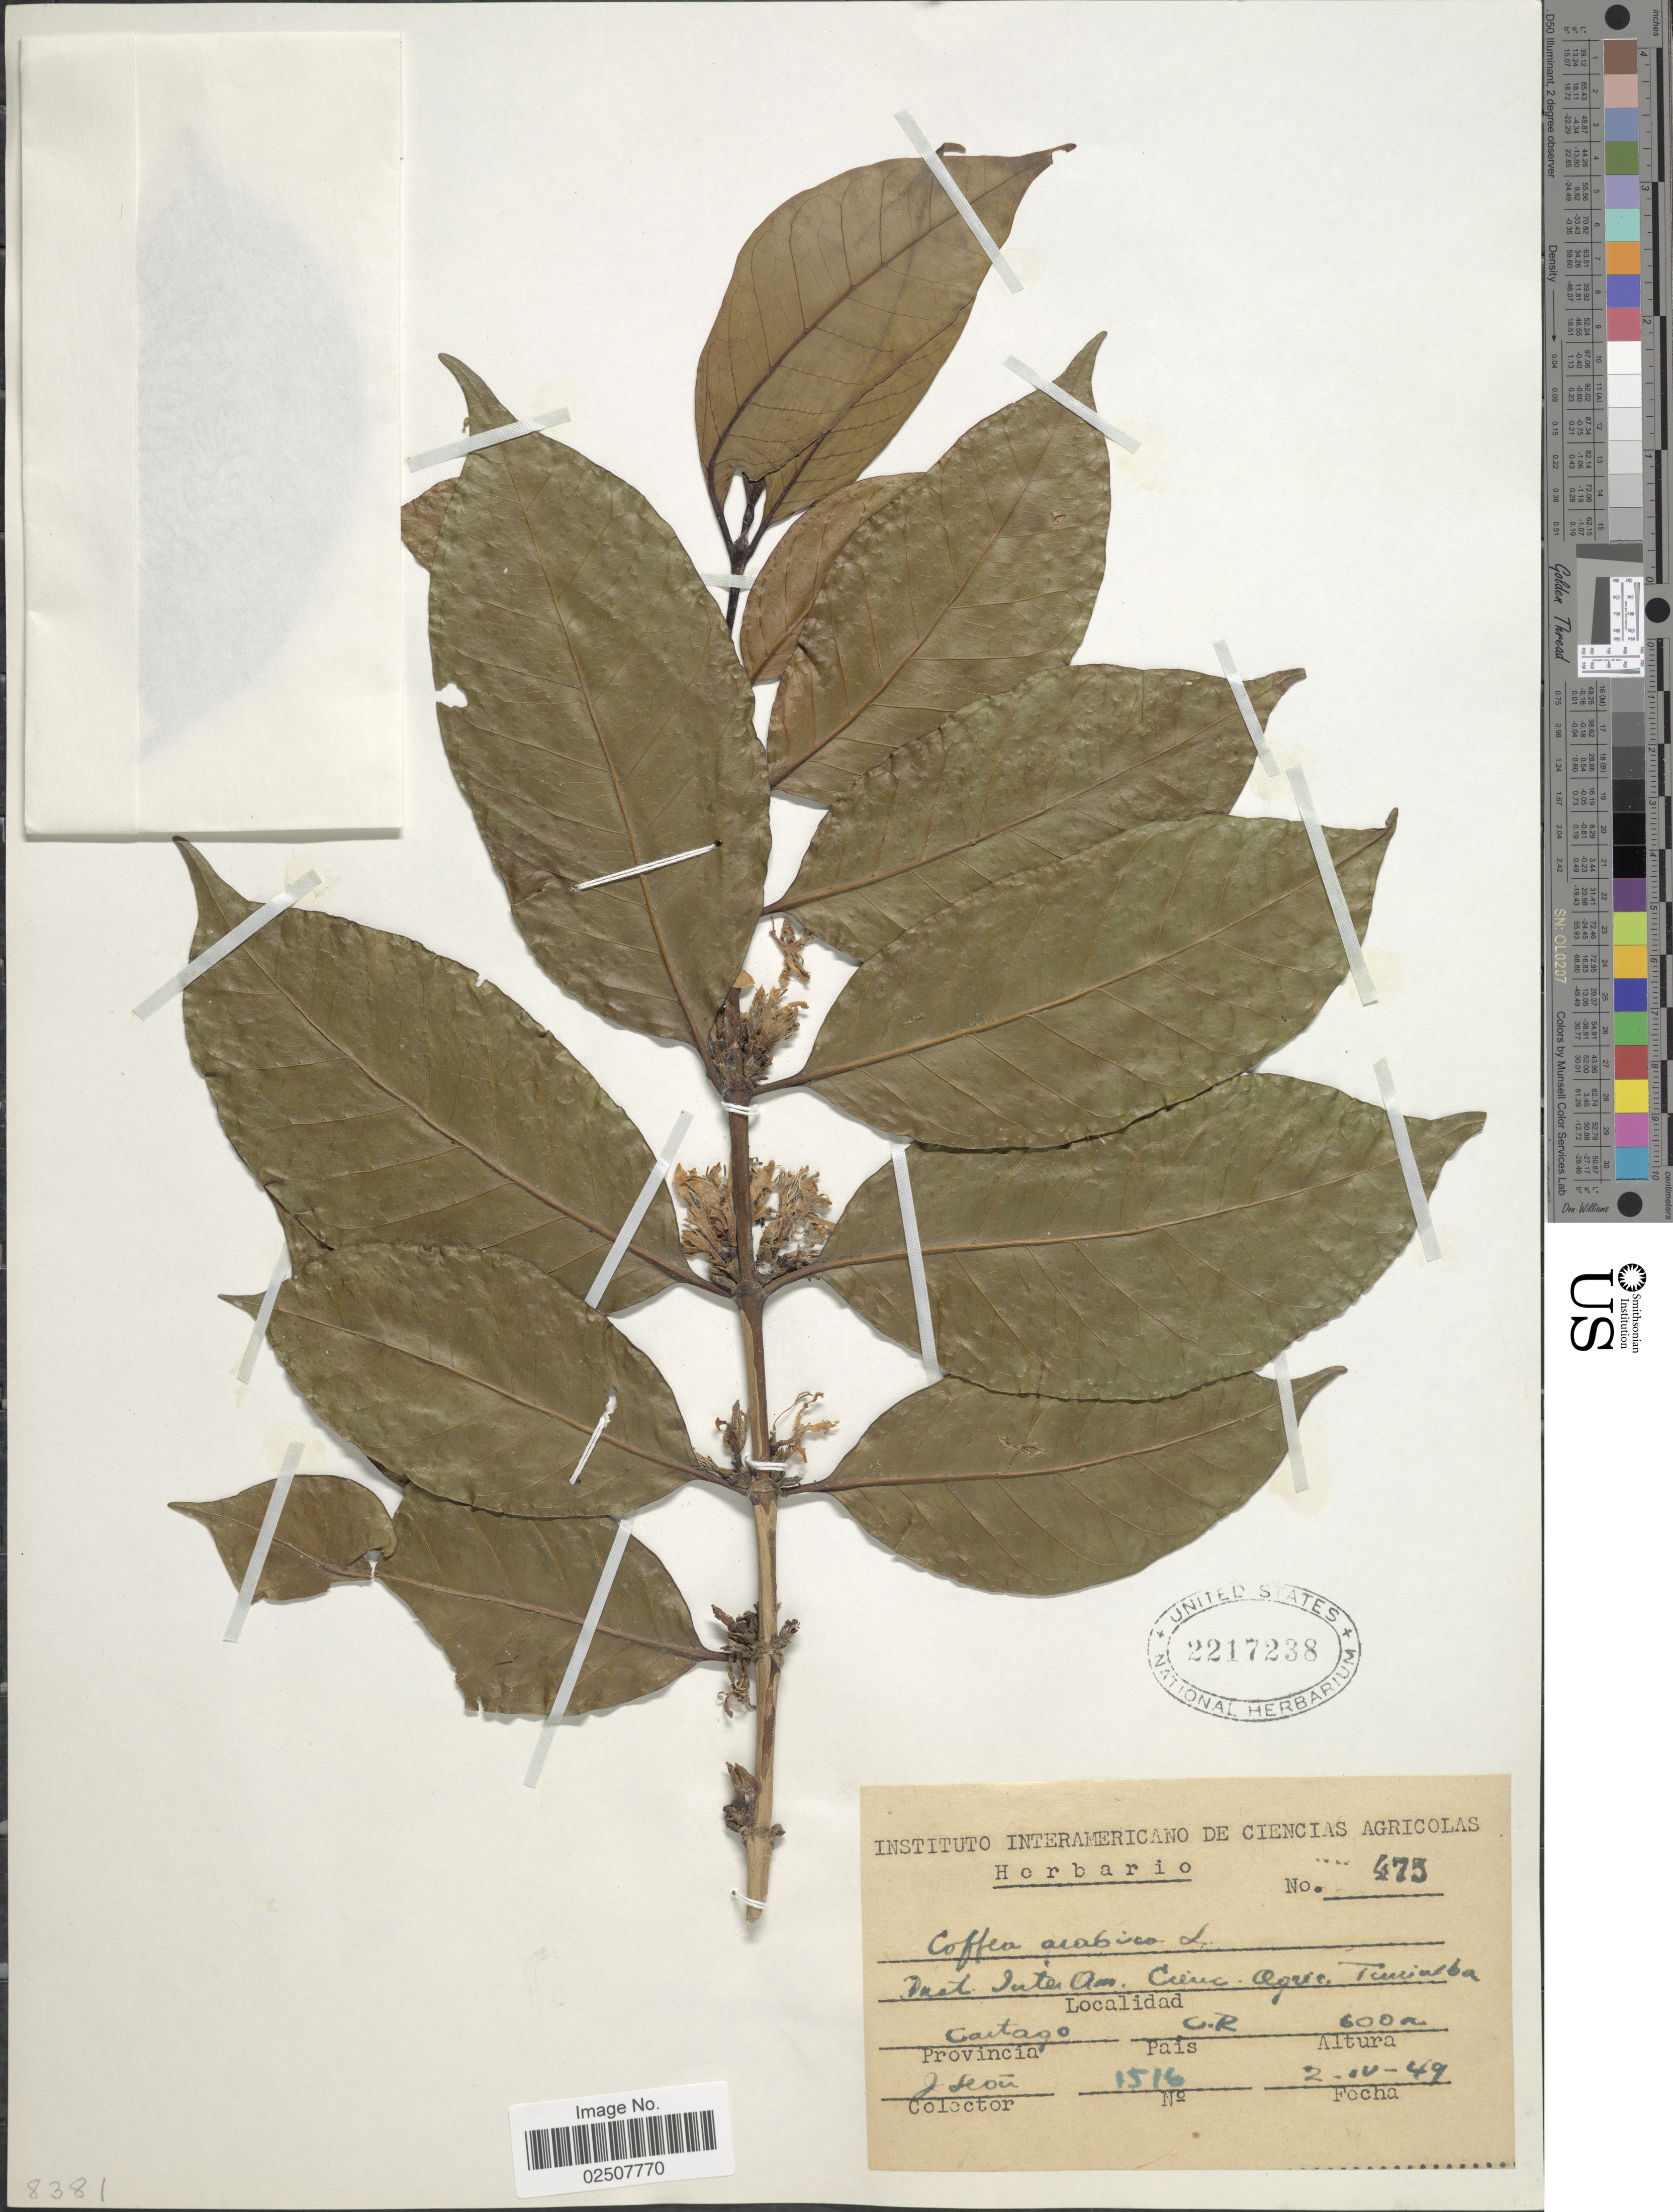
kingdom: Plantae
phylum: Tracheophyta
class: Magnoliopsida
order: Gentianales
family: Rubiaceae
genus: Coffea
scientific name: Coffea arabica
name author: L.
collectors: J. León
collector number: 1516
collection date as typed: Transcribed d/m/y: 2/10/49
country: Costa Rica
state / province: Cartago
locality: [illegible text] Inter Om Cieuc. Agric. Turialba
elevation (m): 600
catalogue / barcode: US 2217238